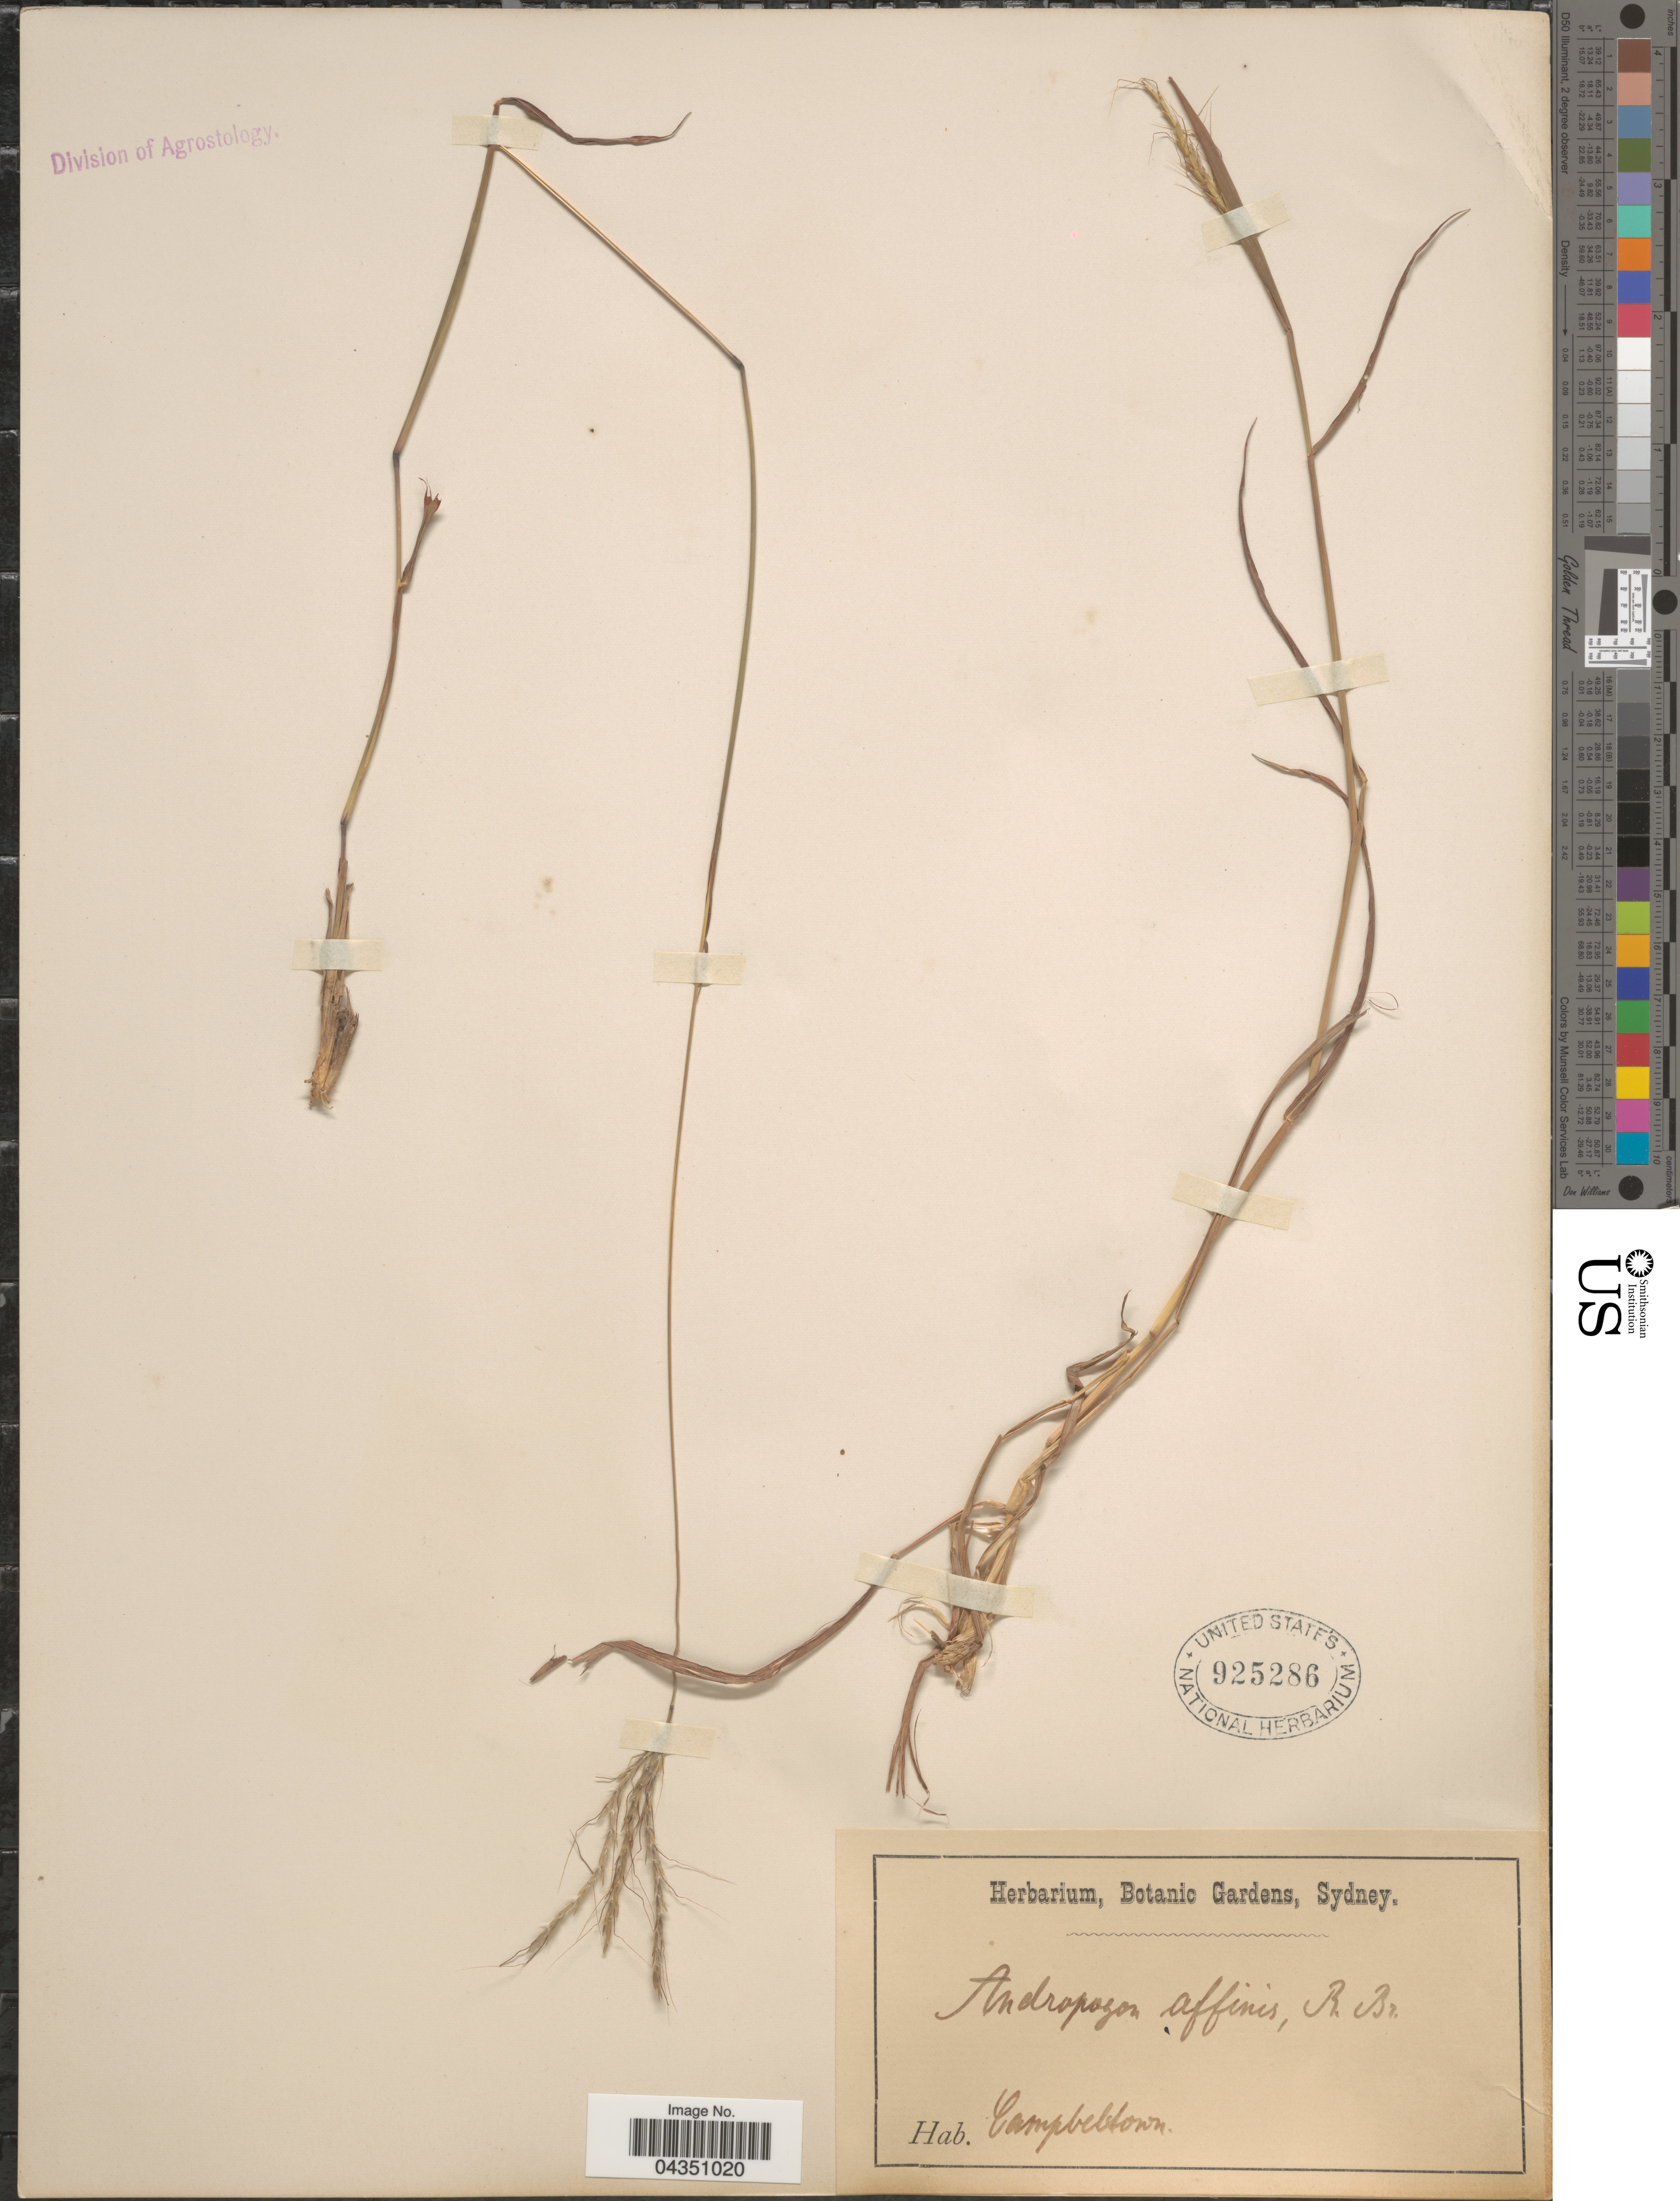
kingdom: Plantae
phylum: Tracheophyta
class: Liliopsida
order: Poales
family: Poaceae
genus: Dichanthium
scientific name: Dichanthium affine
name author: (R. Br.) A. Camus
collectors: ex Herb. Bot. Gard. Sydney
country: Australia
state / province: New South Wales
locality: Campbeltown.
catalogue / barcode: US 925286